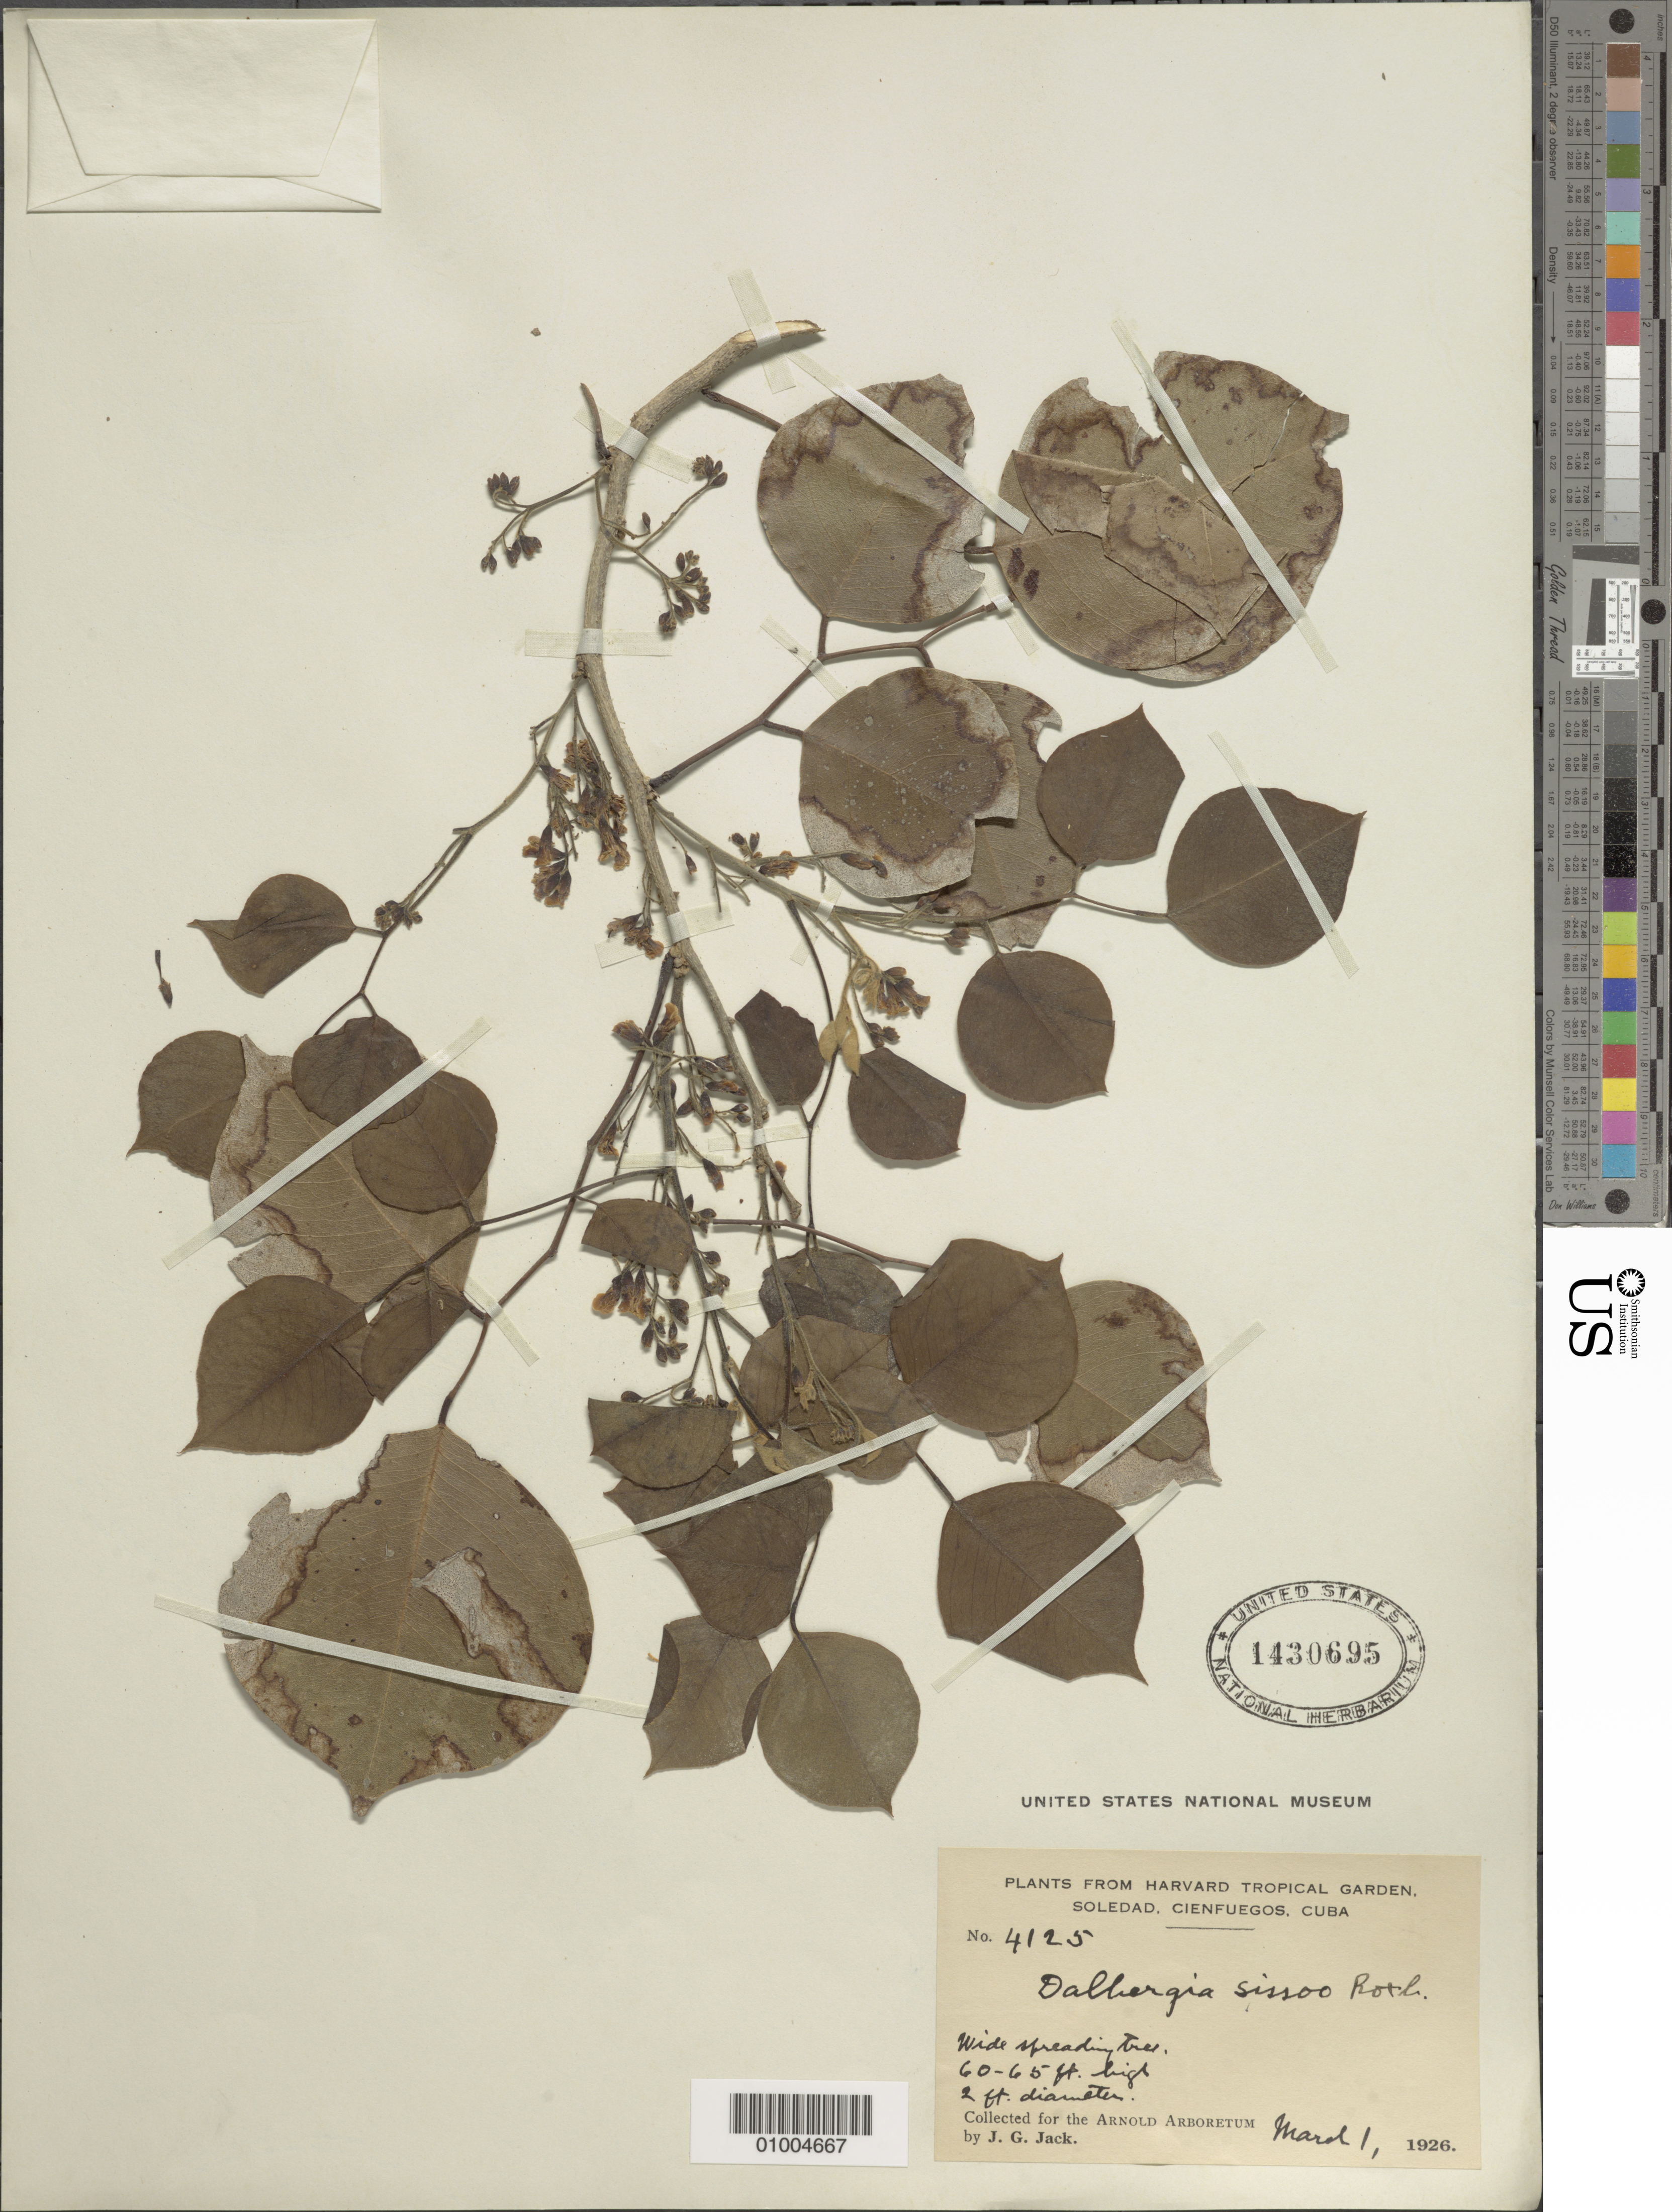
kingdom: Plantae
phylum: Tracheophyta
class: Magnoliopsida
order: Fabales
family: Fabaceae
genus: Dalbergia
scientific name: Dalbergia sissoo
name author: Roxb.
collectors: J. G. Jack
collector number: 4125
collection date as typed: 01 Mar 1926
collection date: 1926-03-01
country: Cuba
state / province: Cienfuegos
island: Cuba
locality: Cienfuegos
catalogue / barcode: US 1430695